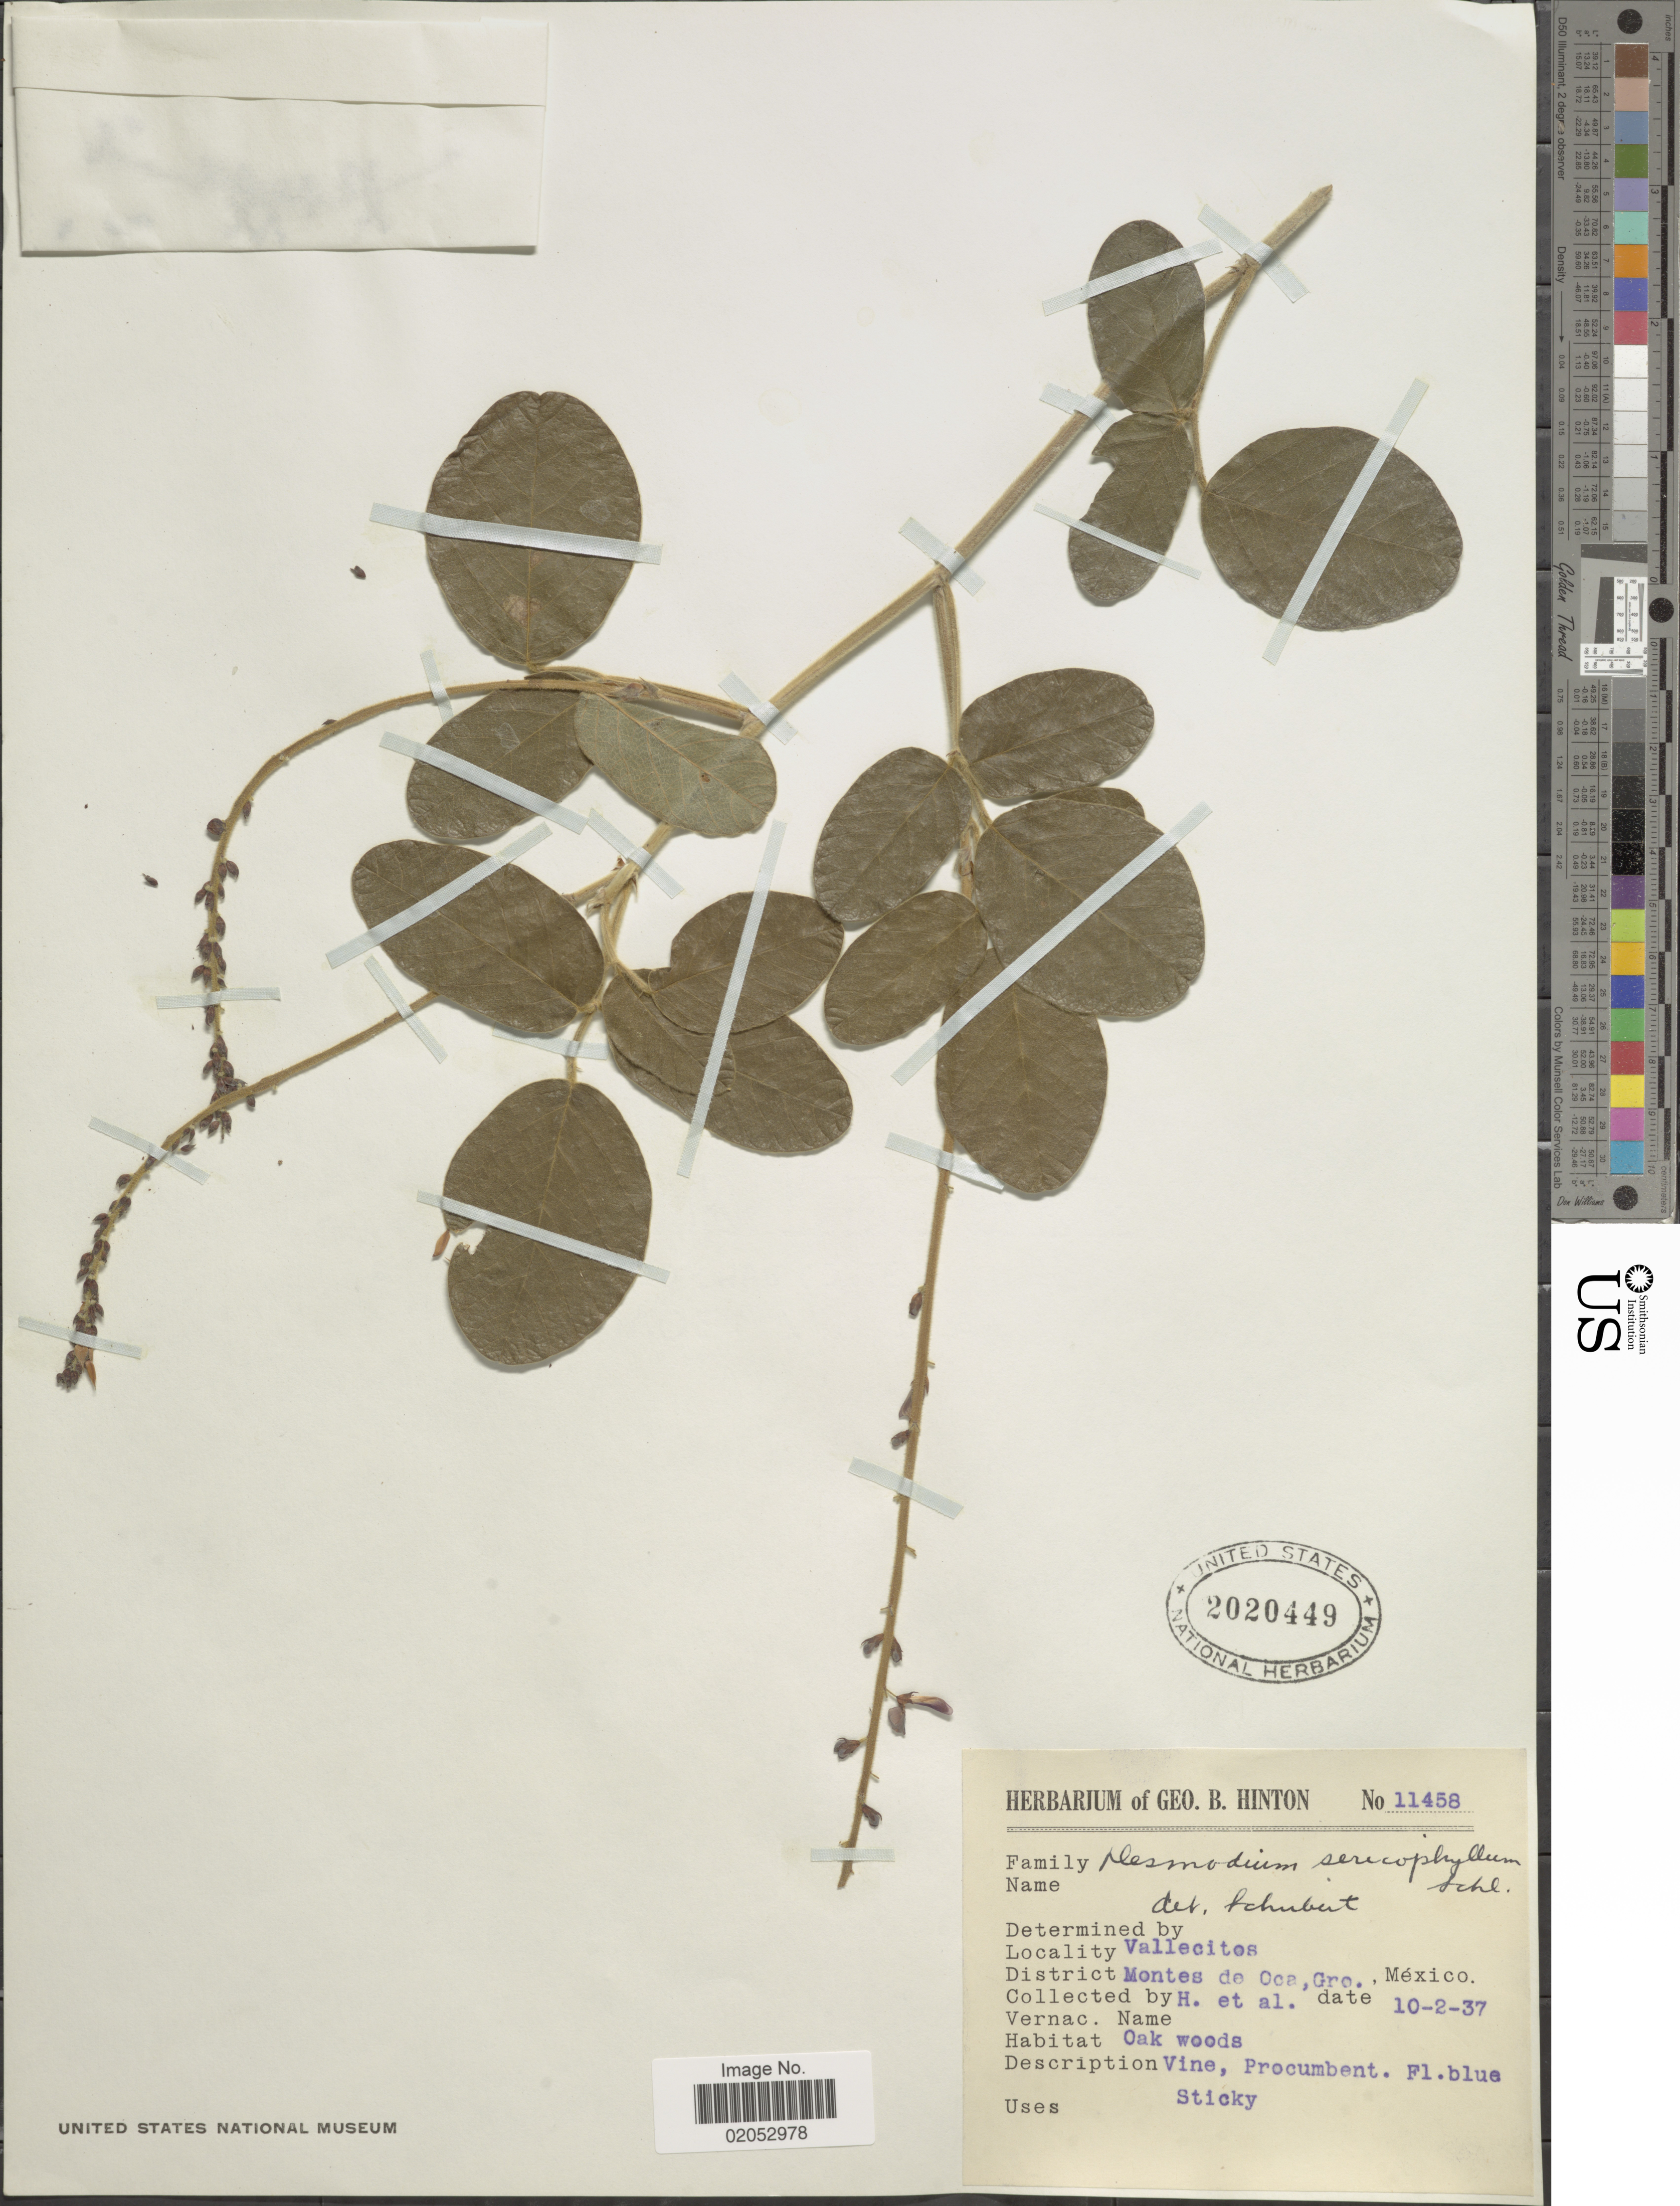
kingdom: Plantae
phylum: Tracheophyta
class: Magnoliopsida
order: Fabales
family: Fabaceae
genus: Desmodium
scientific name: Desmodium sericophyllum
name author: Schltdl.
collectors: G. B. Hinton & et al.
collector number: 11458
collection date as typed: Transcribed d/m/y: 2/10/37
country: Mexico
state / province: Guerrero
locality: Vallecitos. District Montes de Oca, Gro., México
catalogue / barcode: US 2020449